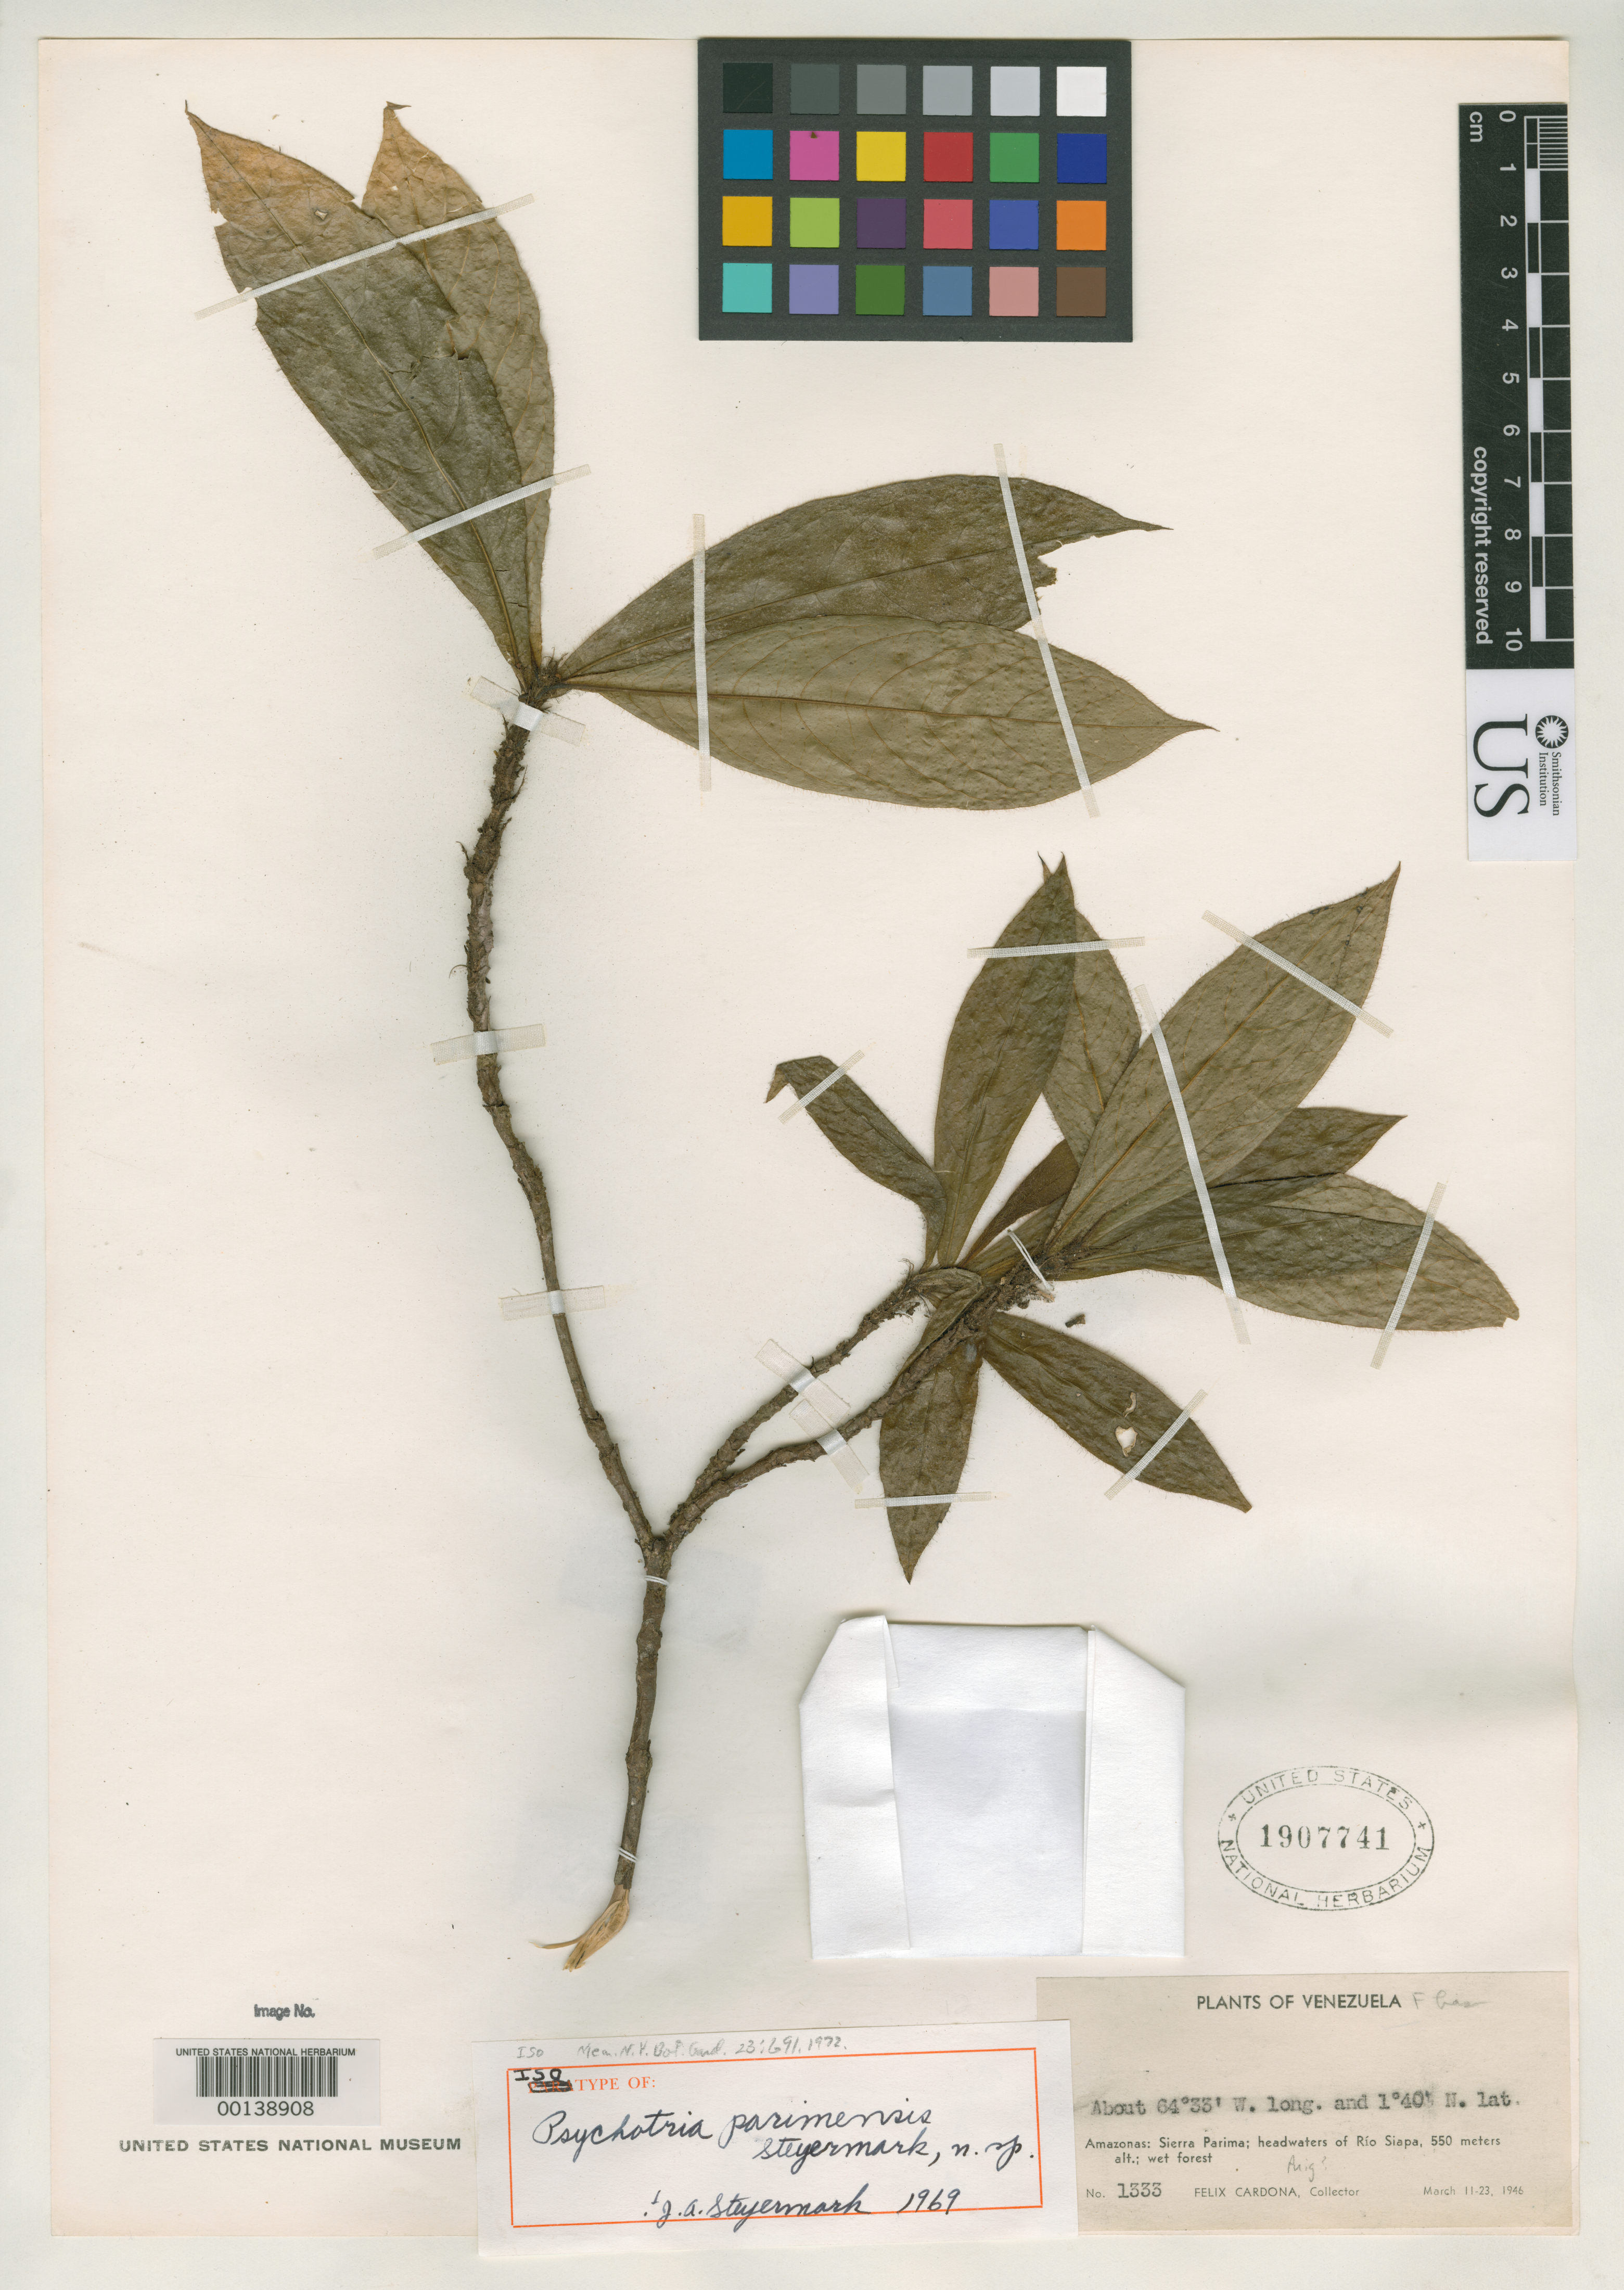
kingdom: Plantae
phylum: Tracheophyta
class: Magnoliopsida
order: Gentianales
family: Rubiaceae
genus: Psychotria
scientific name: Psychotria parimensis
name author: Steyerm.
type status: Isotype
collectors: F. Cardona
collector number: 1333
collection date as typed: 11 Mar 1946 to 12 Mar 1946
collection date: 1946-03-11/1946-03-12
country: Venezuela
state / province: Amazonas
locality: Sierra Parima, headwaters of Rio Siapa.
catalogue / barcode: US 1907741